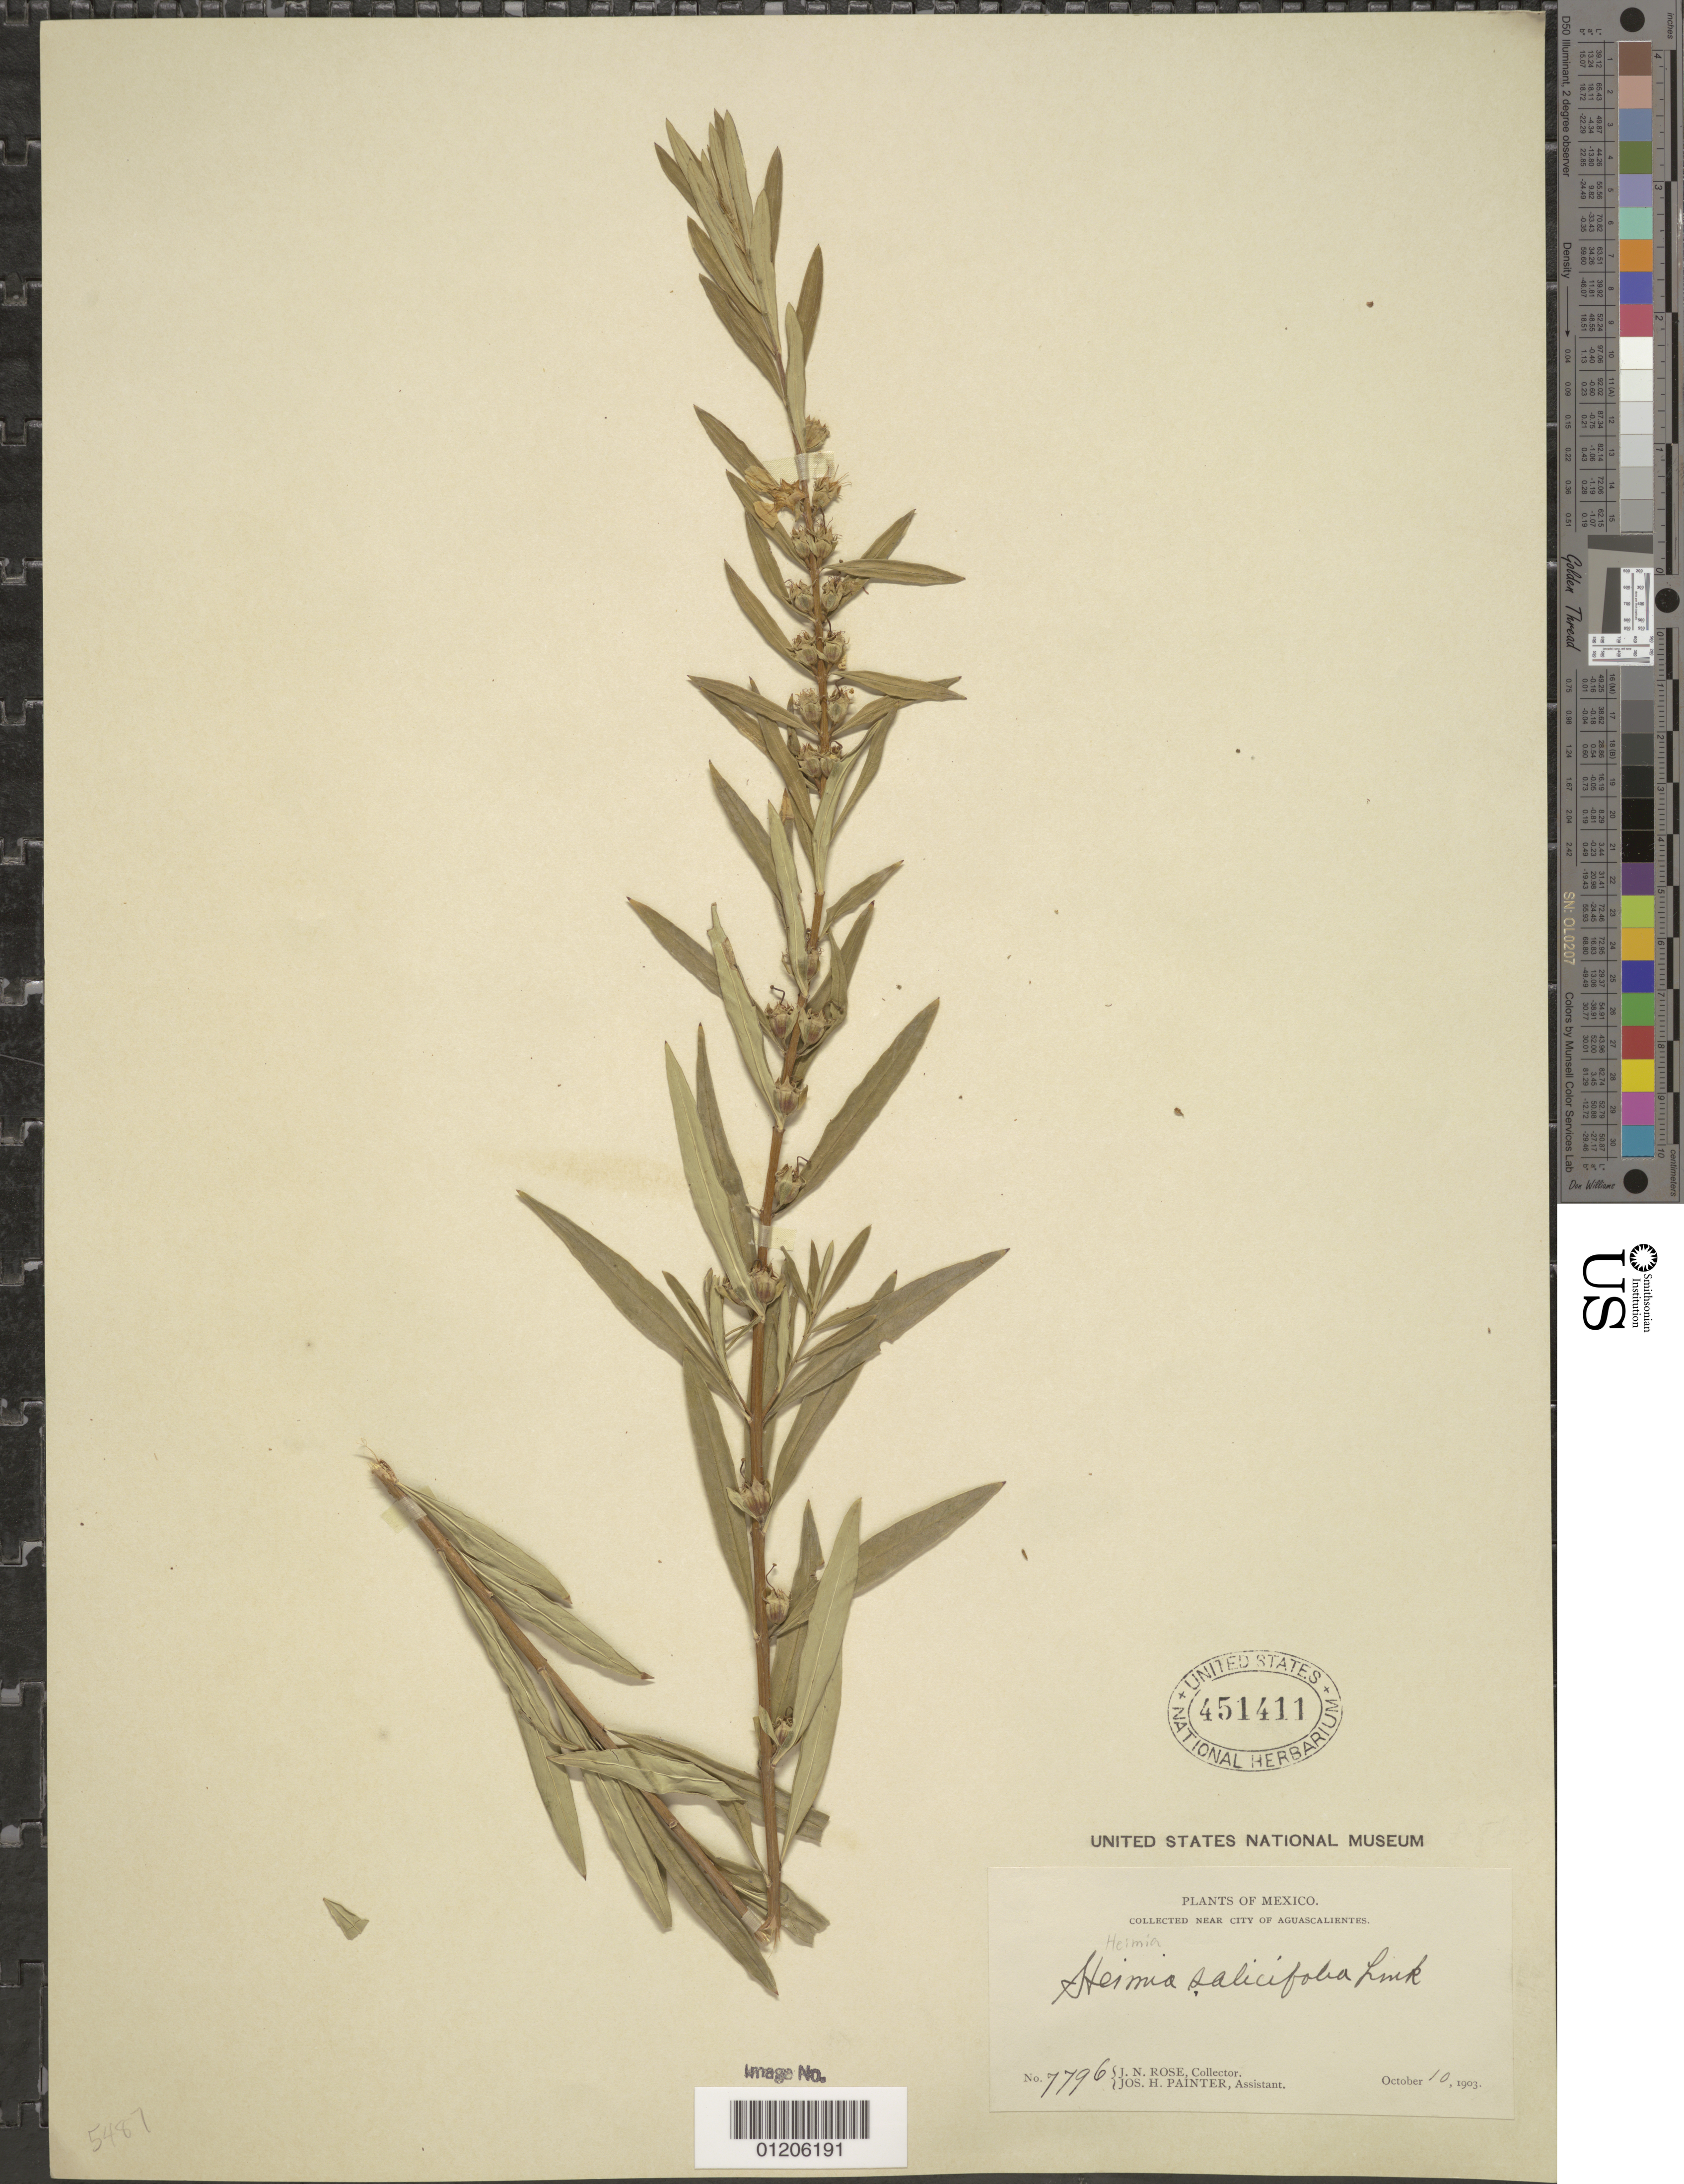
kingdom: Plantae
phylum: Tracheophyta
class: Magnoliopsida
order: Myrtales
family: Lythraceae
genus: Heimia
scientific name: Heimia salicifolia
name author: Link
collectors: J. N. Rose & J. H. Painter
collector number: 7796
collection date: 1903-10-10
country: Mexico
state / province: Aguascalientes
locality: near city of Aguascalientes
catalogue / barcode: US 451411